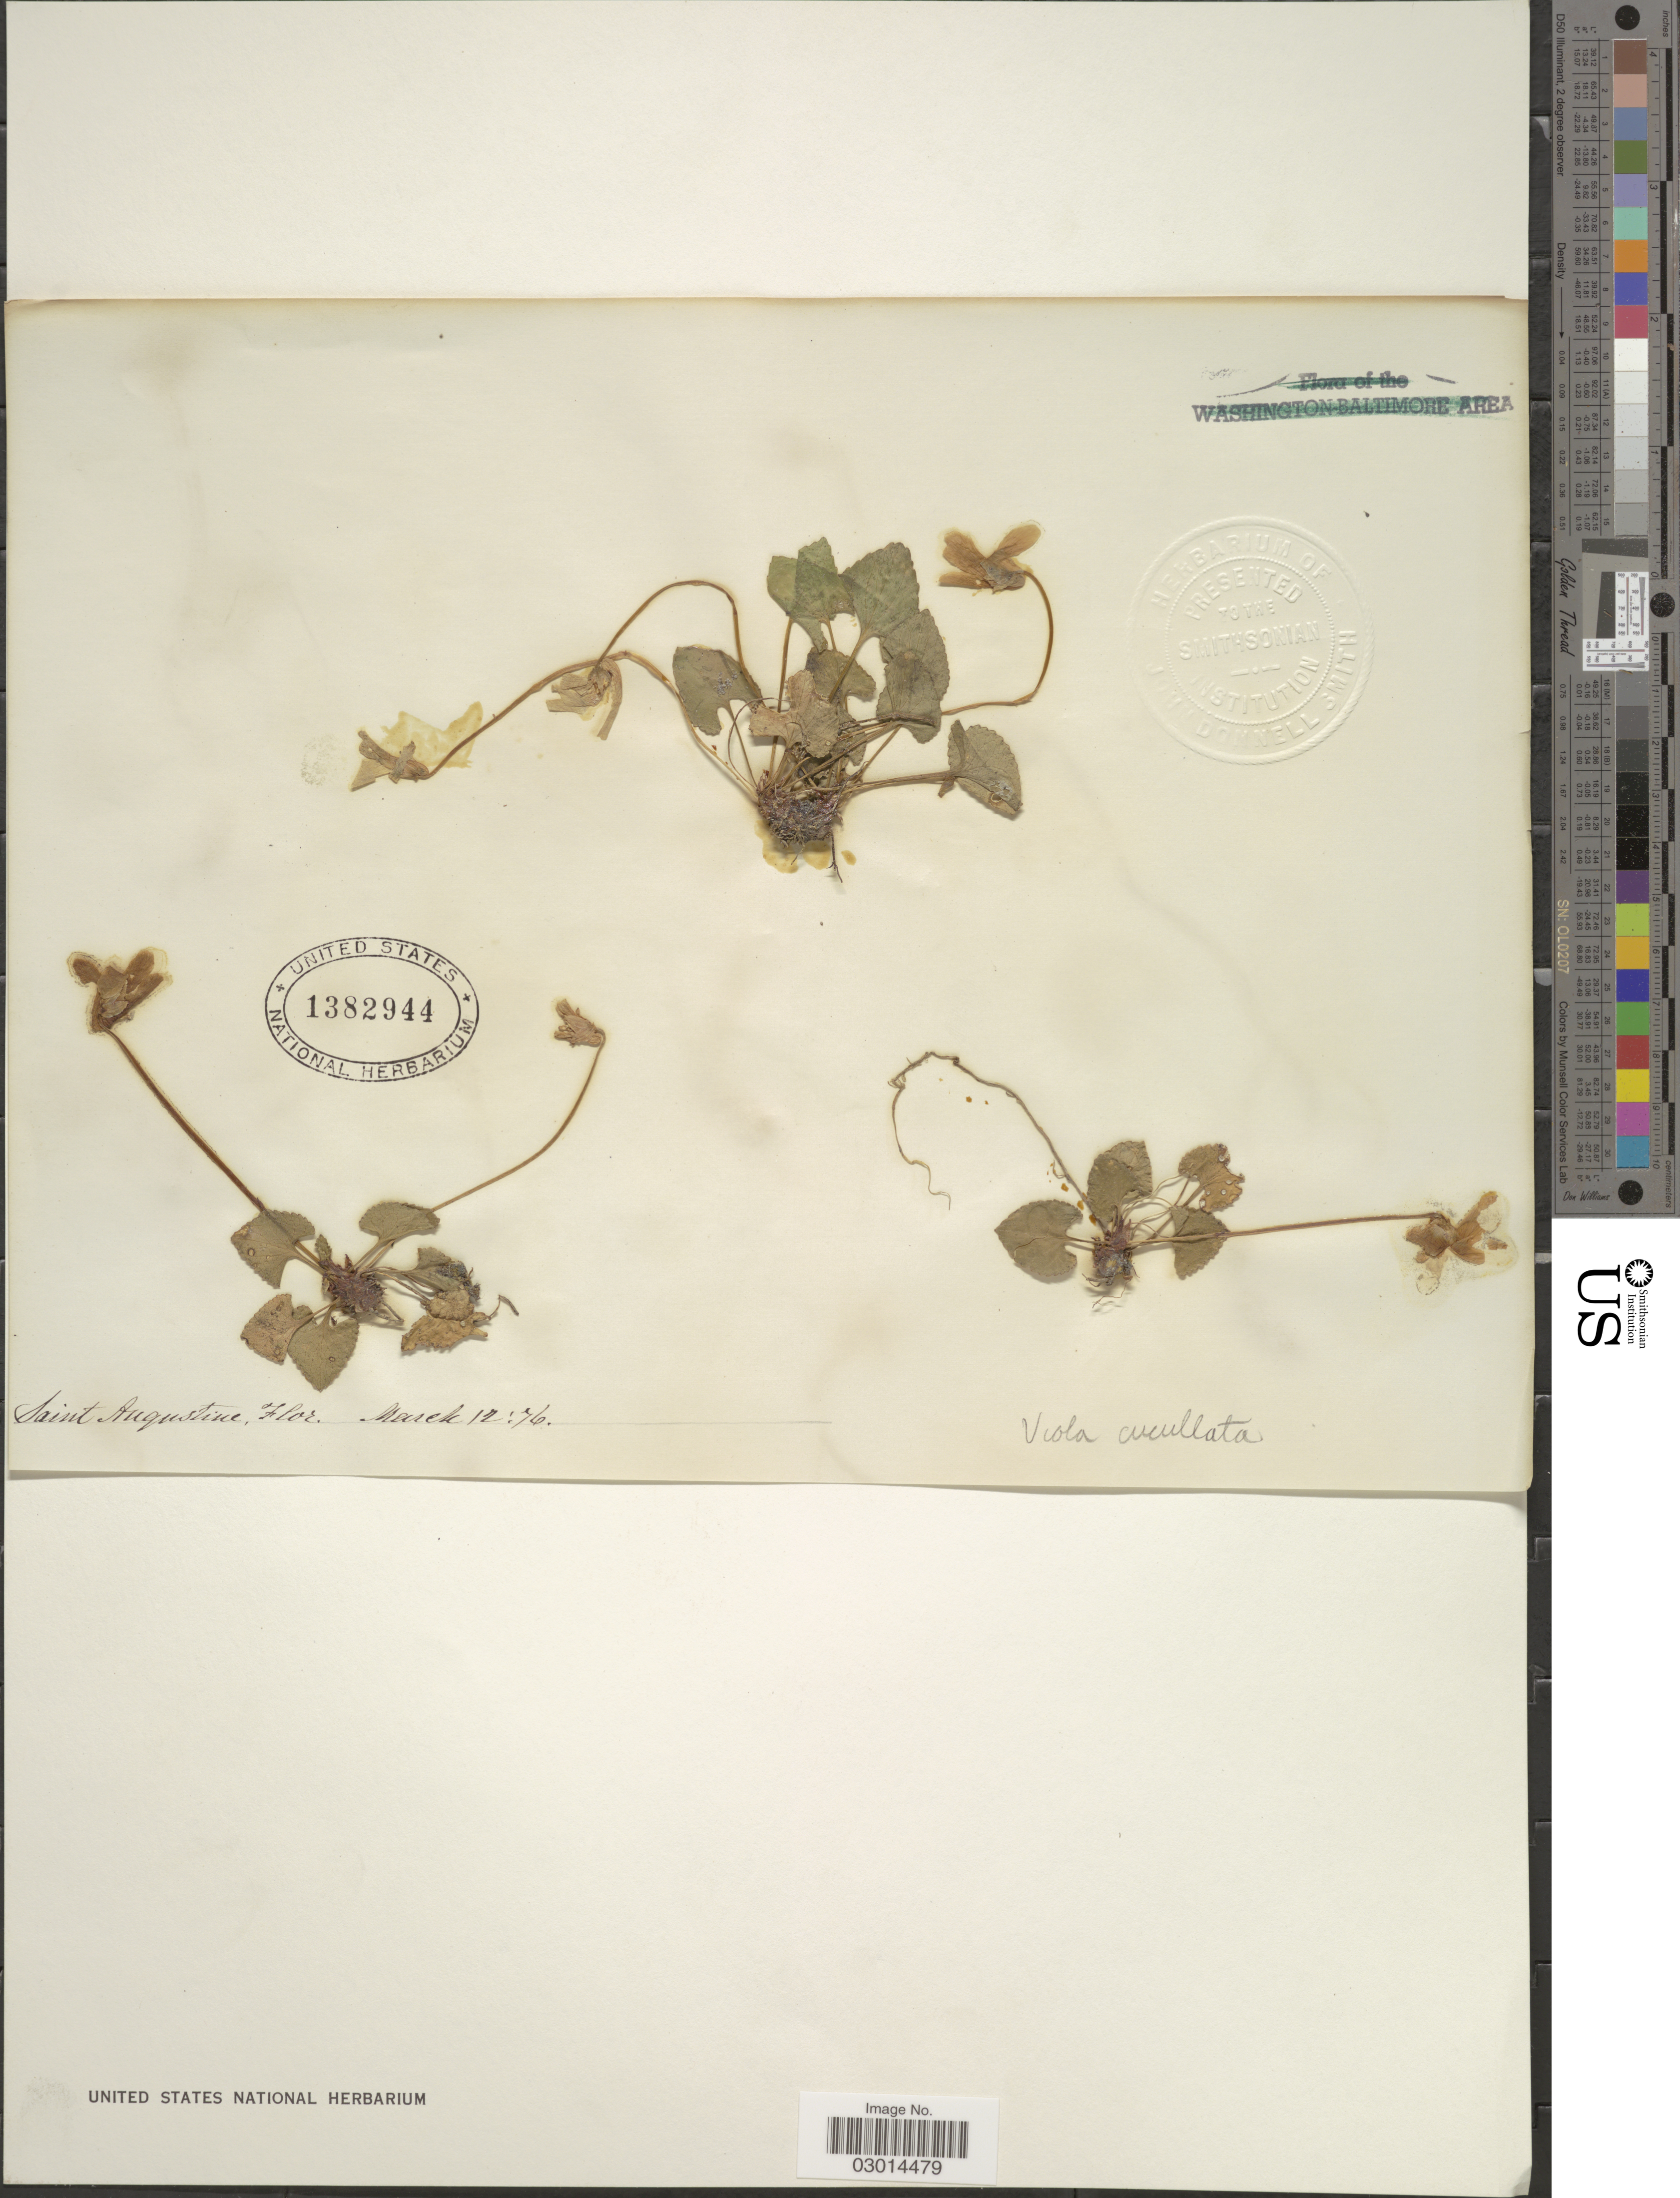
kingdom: Plantae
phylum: Tracheophyta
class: Magnoliopsida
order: Malpighiales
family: Violaceae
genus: Viola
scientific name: Viola cucullata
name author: Aiton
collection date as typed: Transcribed d/m/y: 12/3/76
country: United States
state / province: Florida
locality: Saint Augustine.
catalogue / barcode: US 1382944